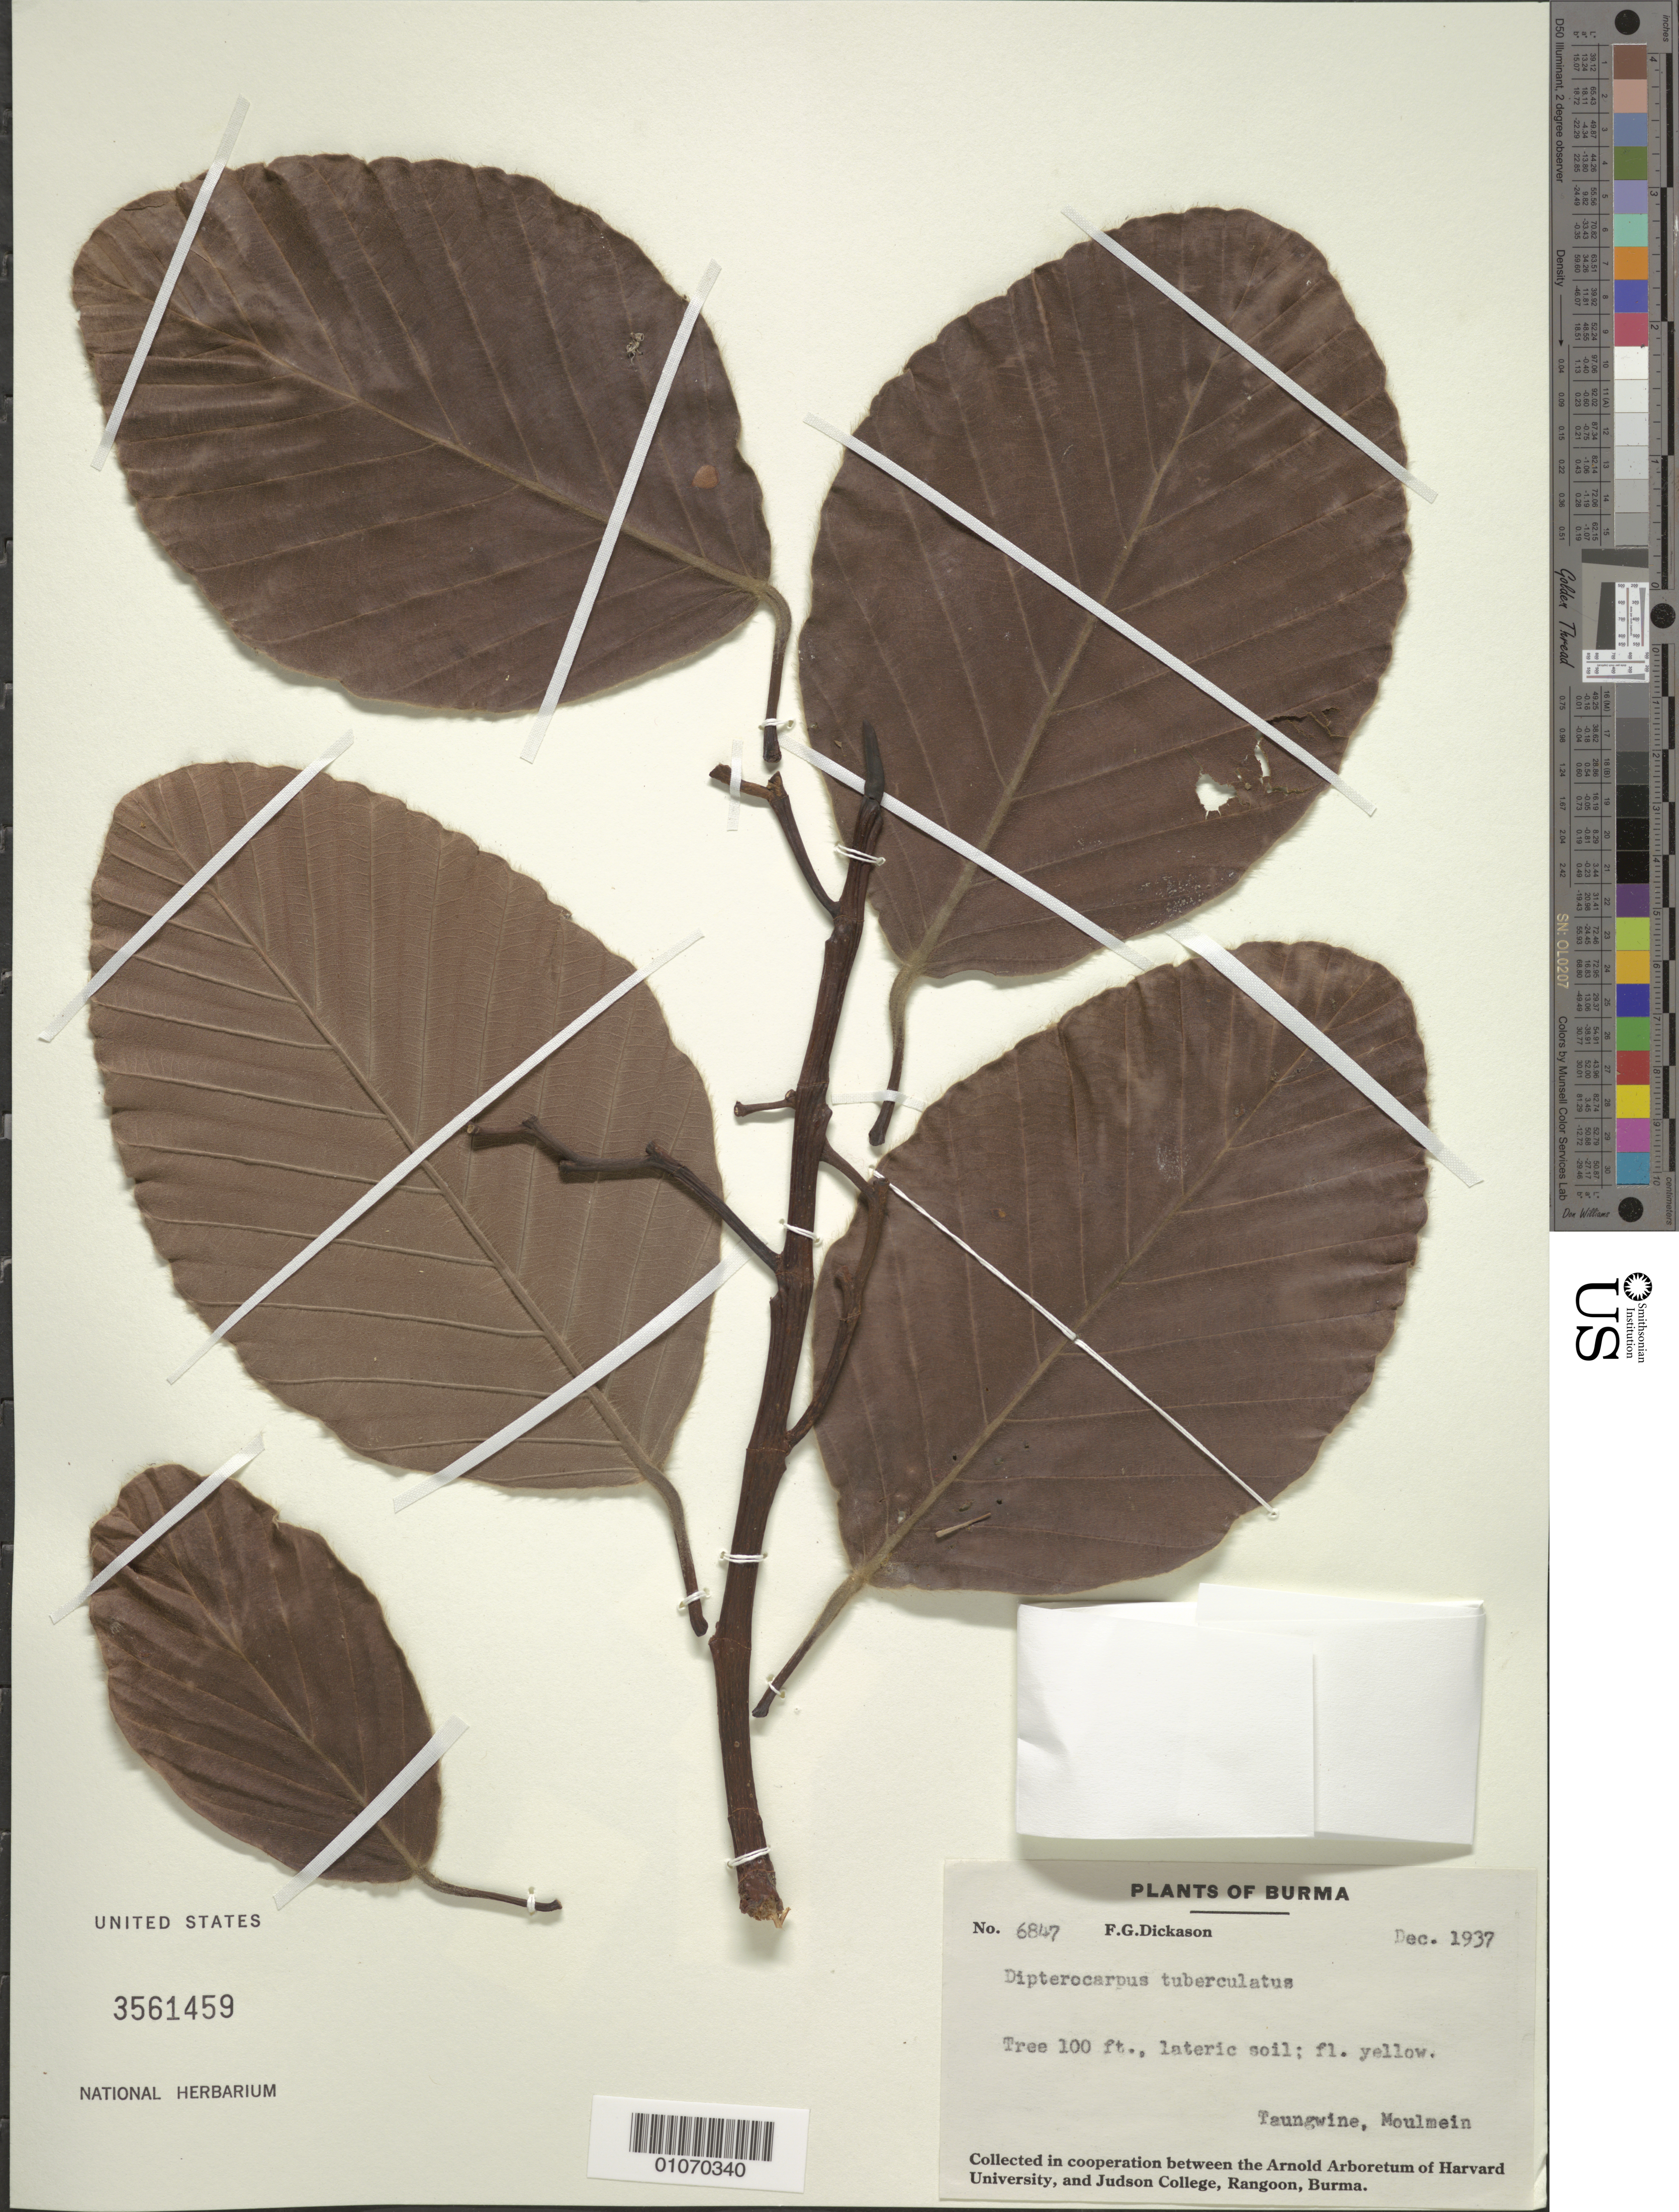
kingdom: Plantae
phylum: Tracheophyta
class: Magnoliopsida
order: Malvales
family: Dipterocarpaceae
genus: Dipterocarpus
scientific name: Dipterocarpus tuberculatus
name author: Roxb.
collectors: F. Dickason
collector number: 6847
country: Myanmar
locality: Taungwine, Moulmein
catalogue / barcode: US 3561459